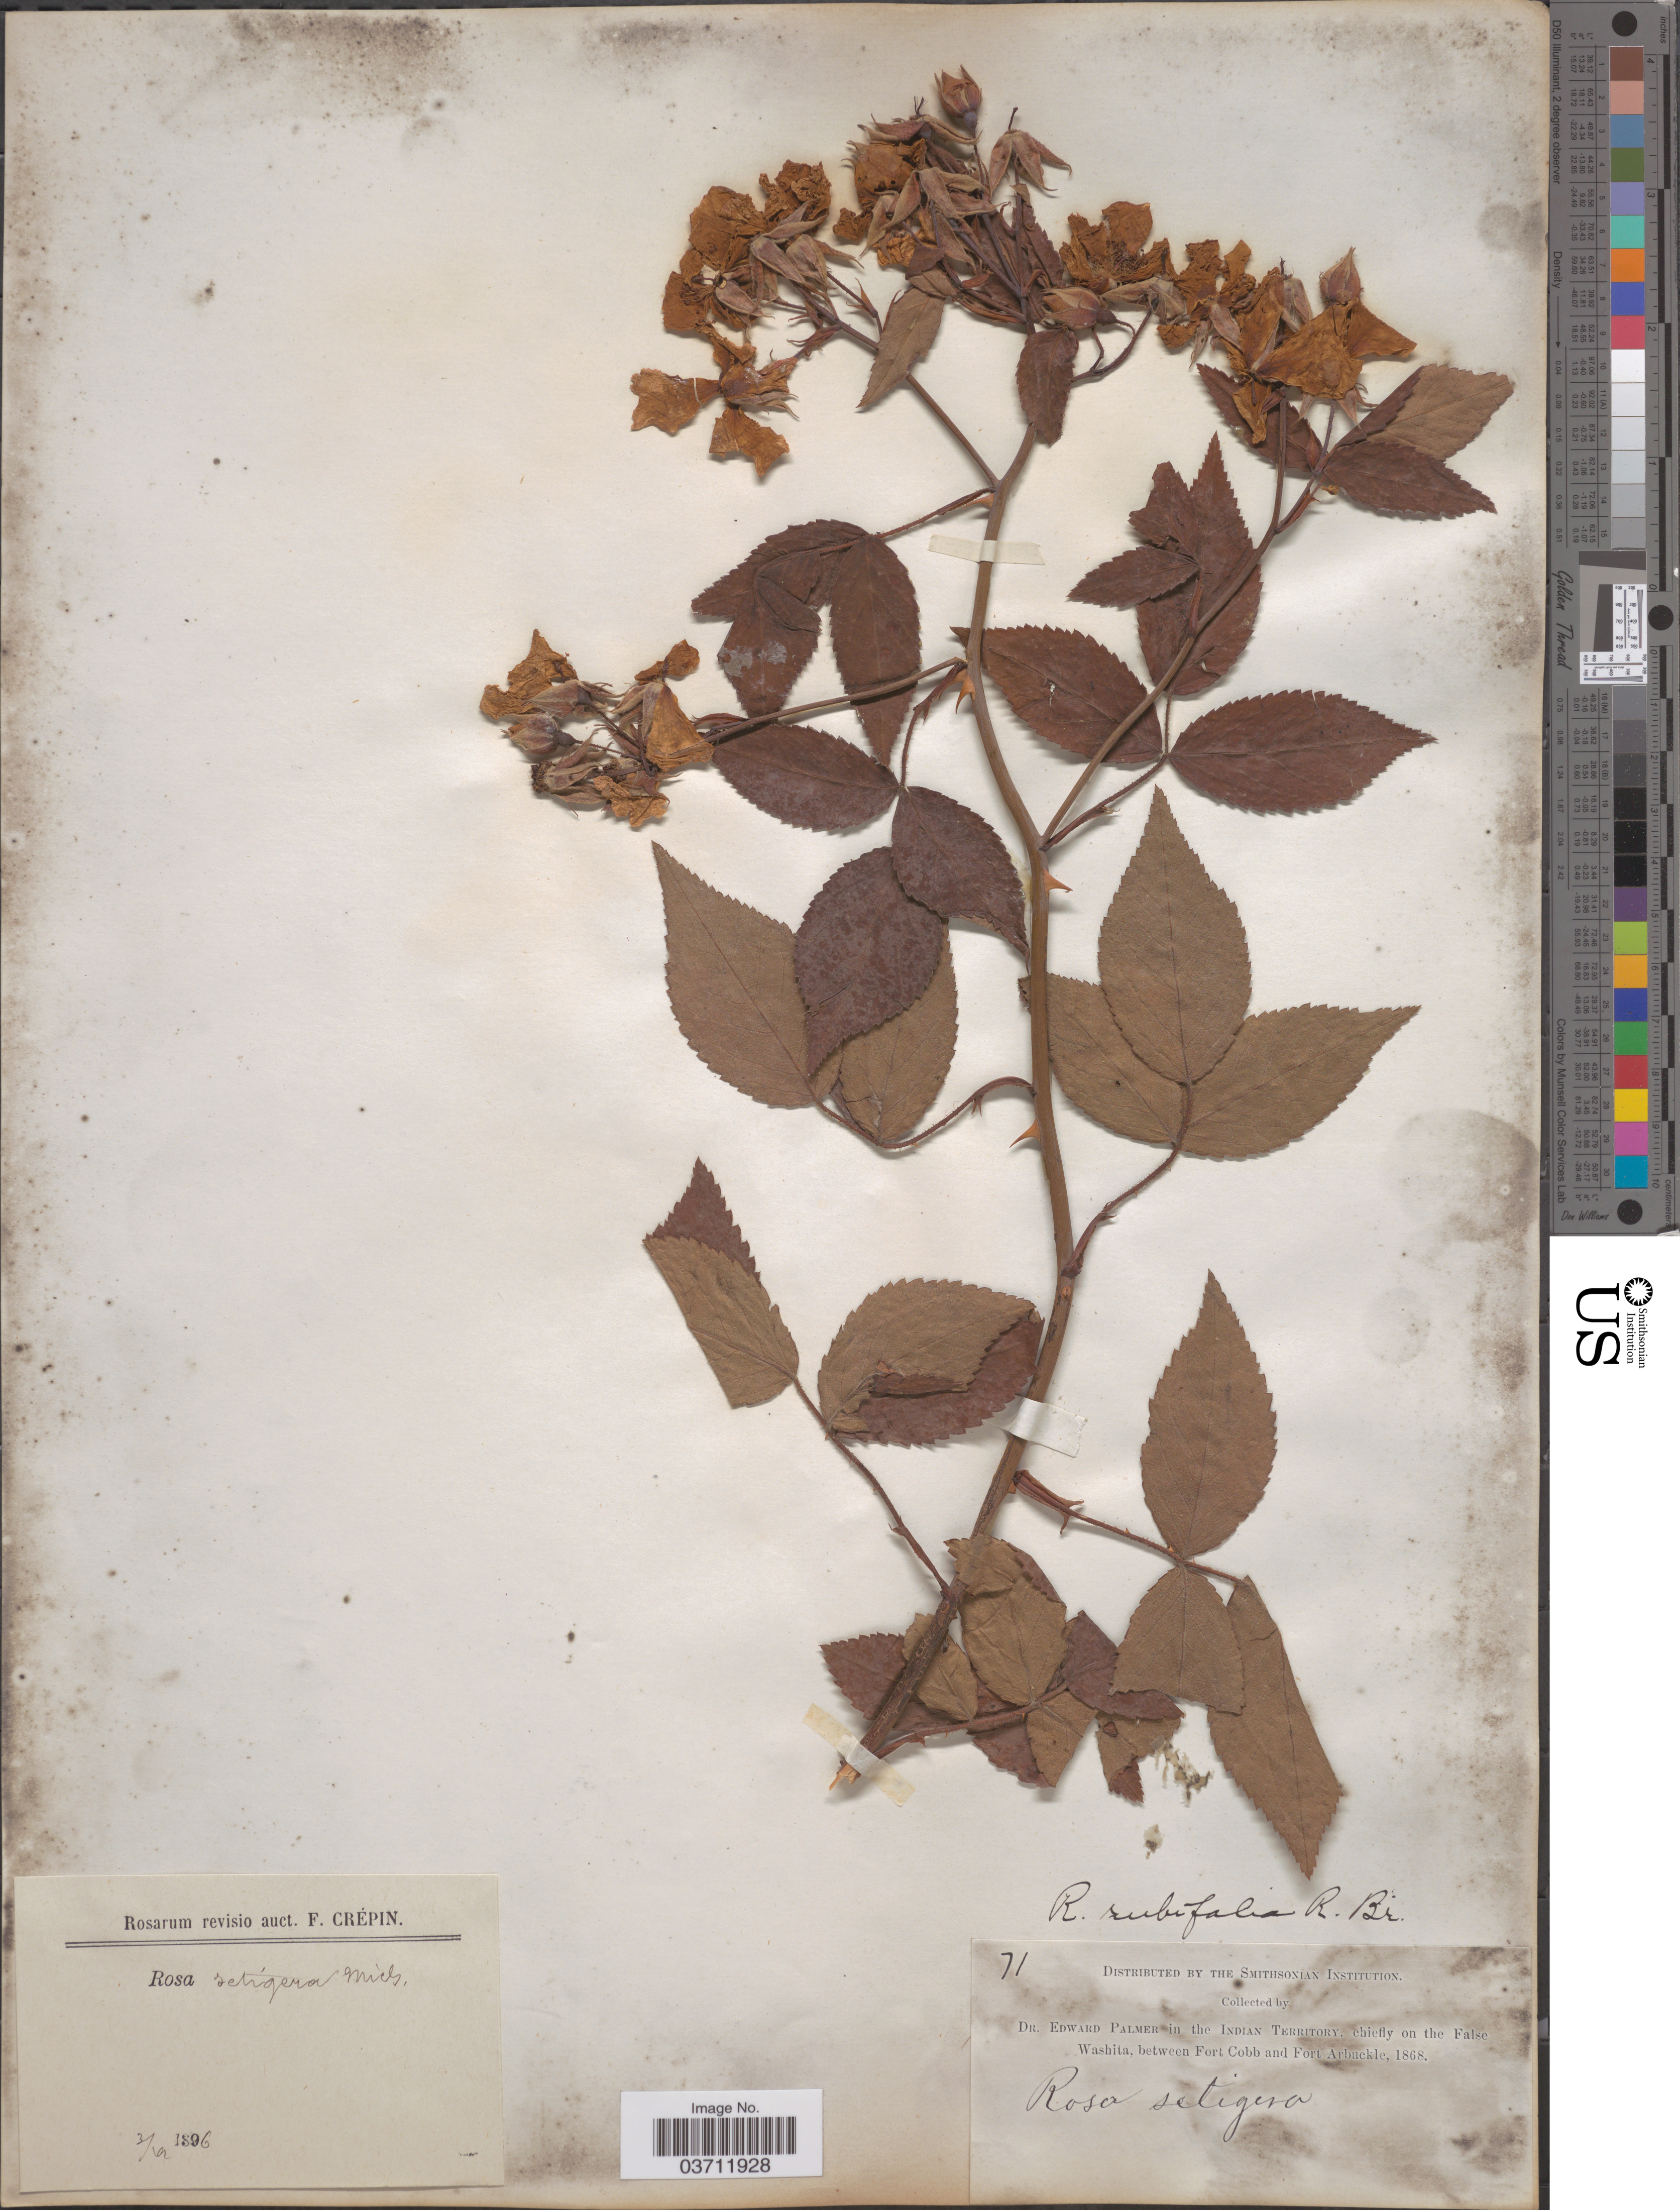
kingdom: Plantae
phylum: Tracheophyta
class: Magnoliopsida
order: Rosales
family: Rosaceae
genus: Rosa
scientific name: Rosa rubifolia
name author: R. Br.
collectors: E. Palmer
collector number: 71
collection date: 1868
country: United States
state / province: Oklahoma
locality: Indian Territory, chiefly on the False Washita, between Fort Cobb and Fort Arbuckle.